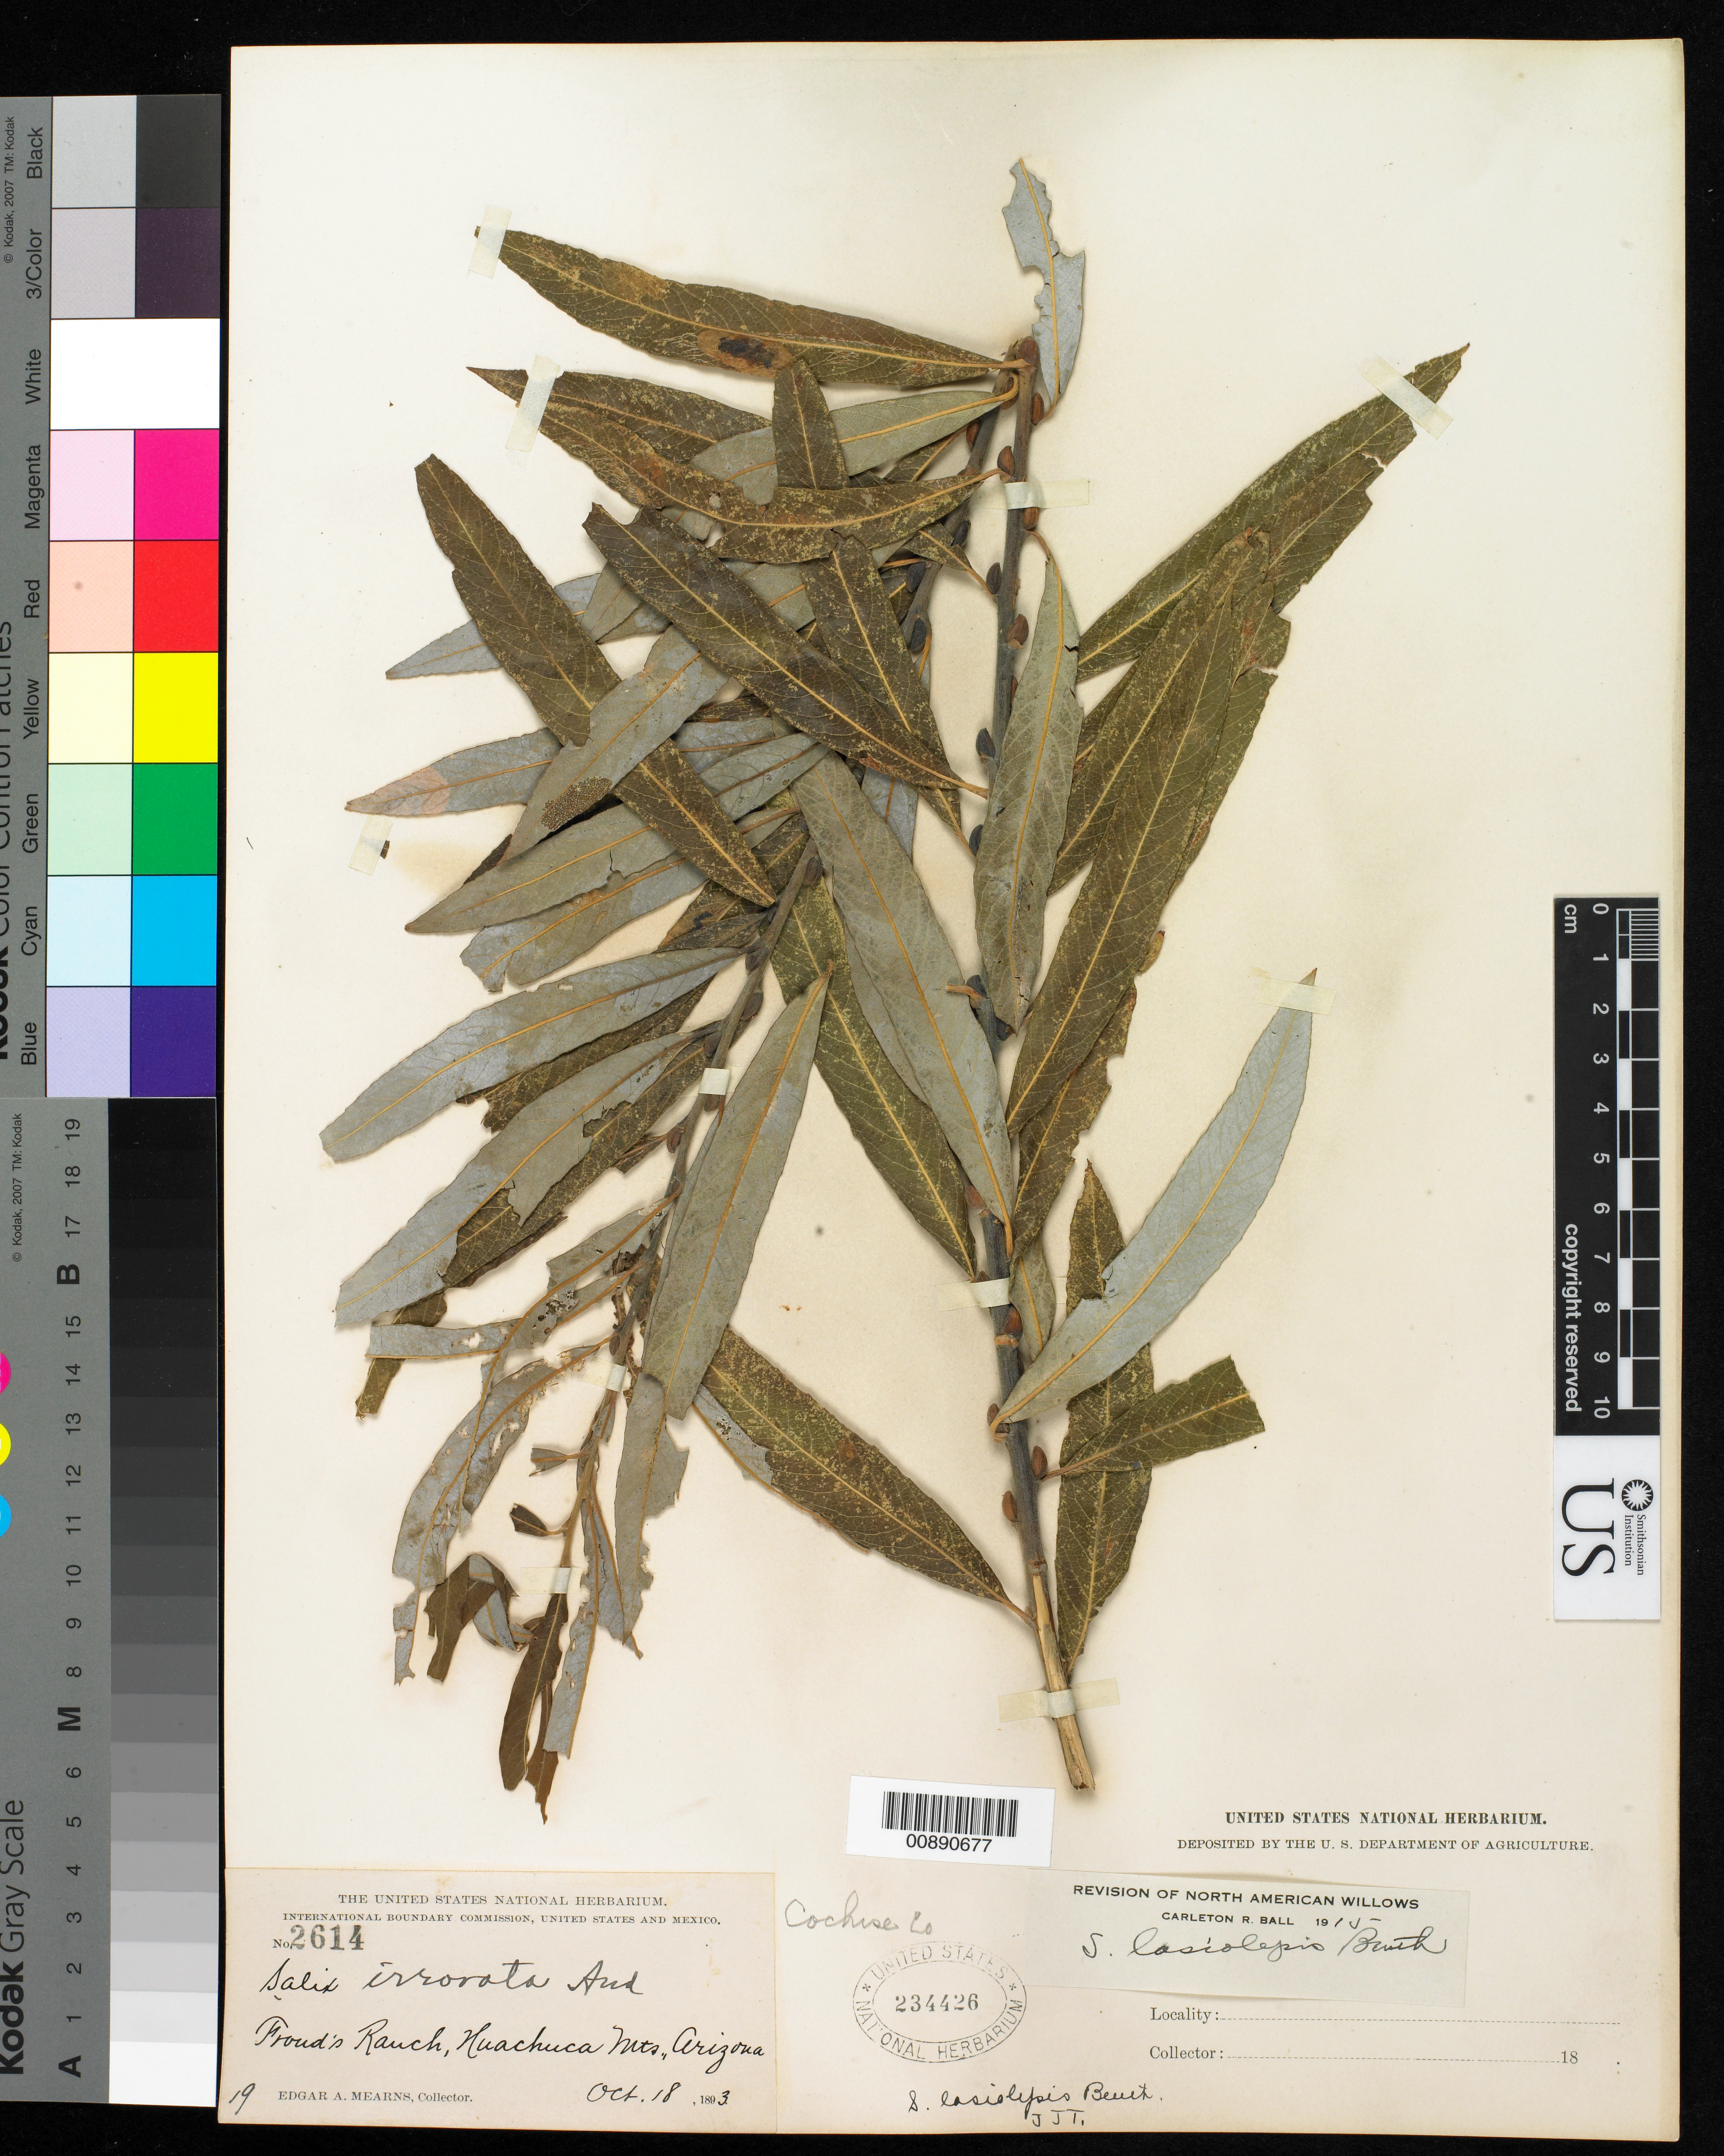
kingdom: Plantae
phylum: Tracheophyta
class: Magnoliopsida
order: Malpighiales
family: Salicaceae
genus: Salix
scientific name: Salix lasiolepis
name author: Benth.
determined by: Ball, C. R.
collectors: E. A. Mearns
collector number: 2614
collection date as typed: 18 Oct 1893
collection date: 1893-10-18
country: United States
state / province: Arizona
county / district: Cochise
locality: Froud's Ranch, Huachuca Mts.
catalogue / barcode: US 234426